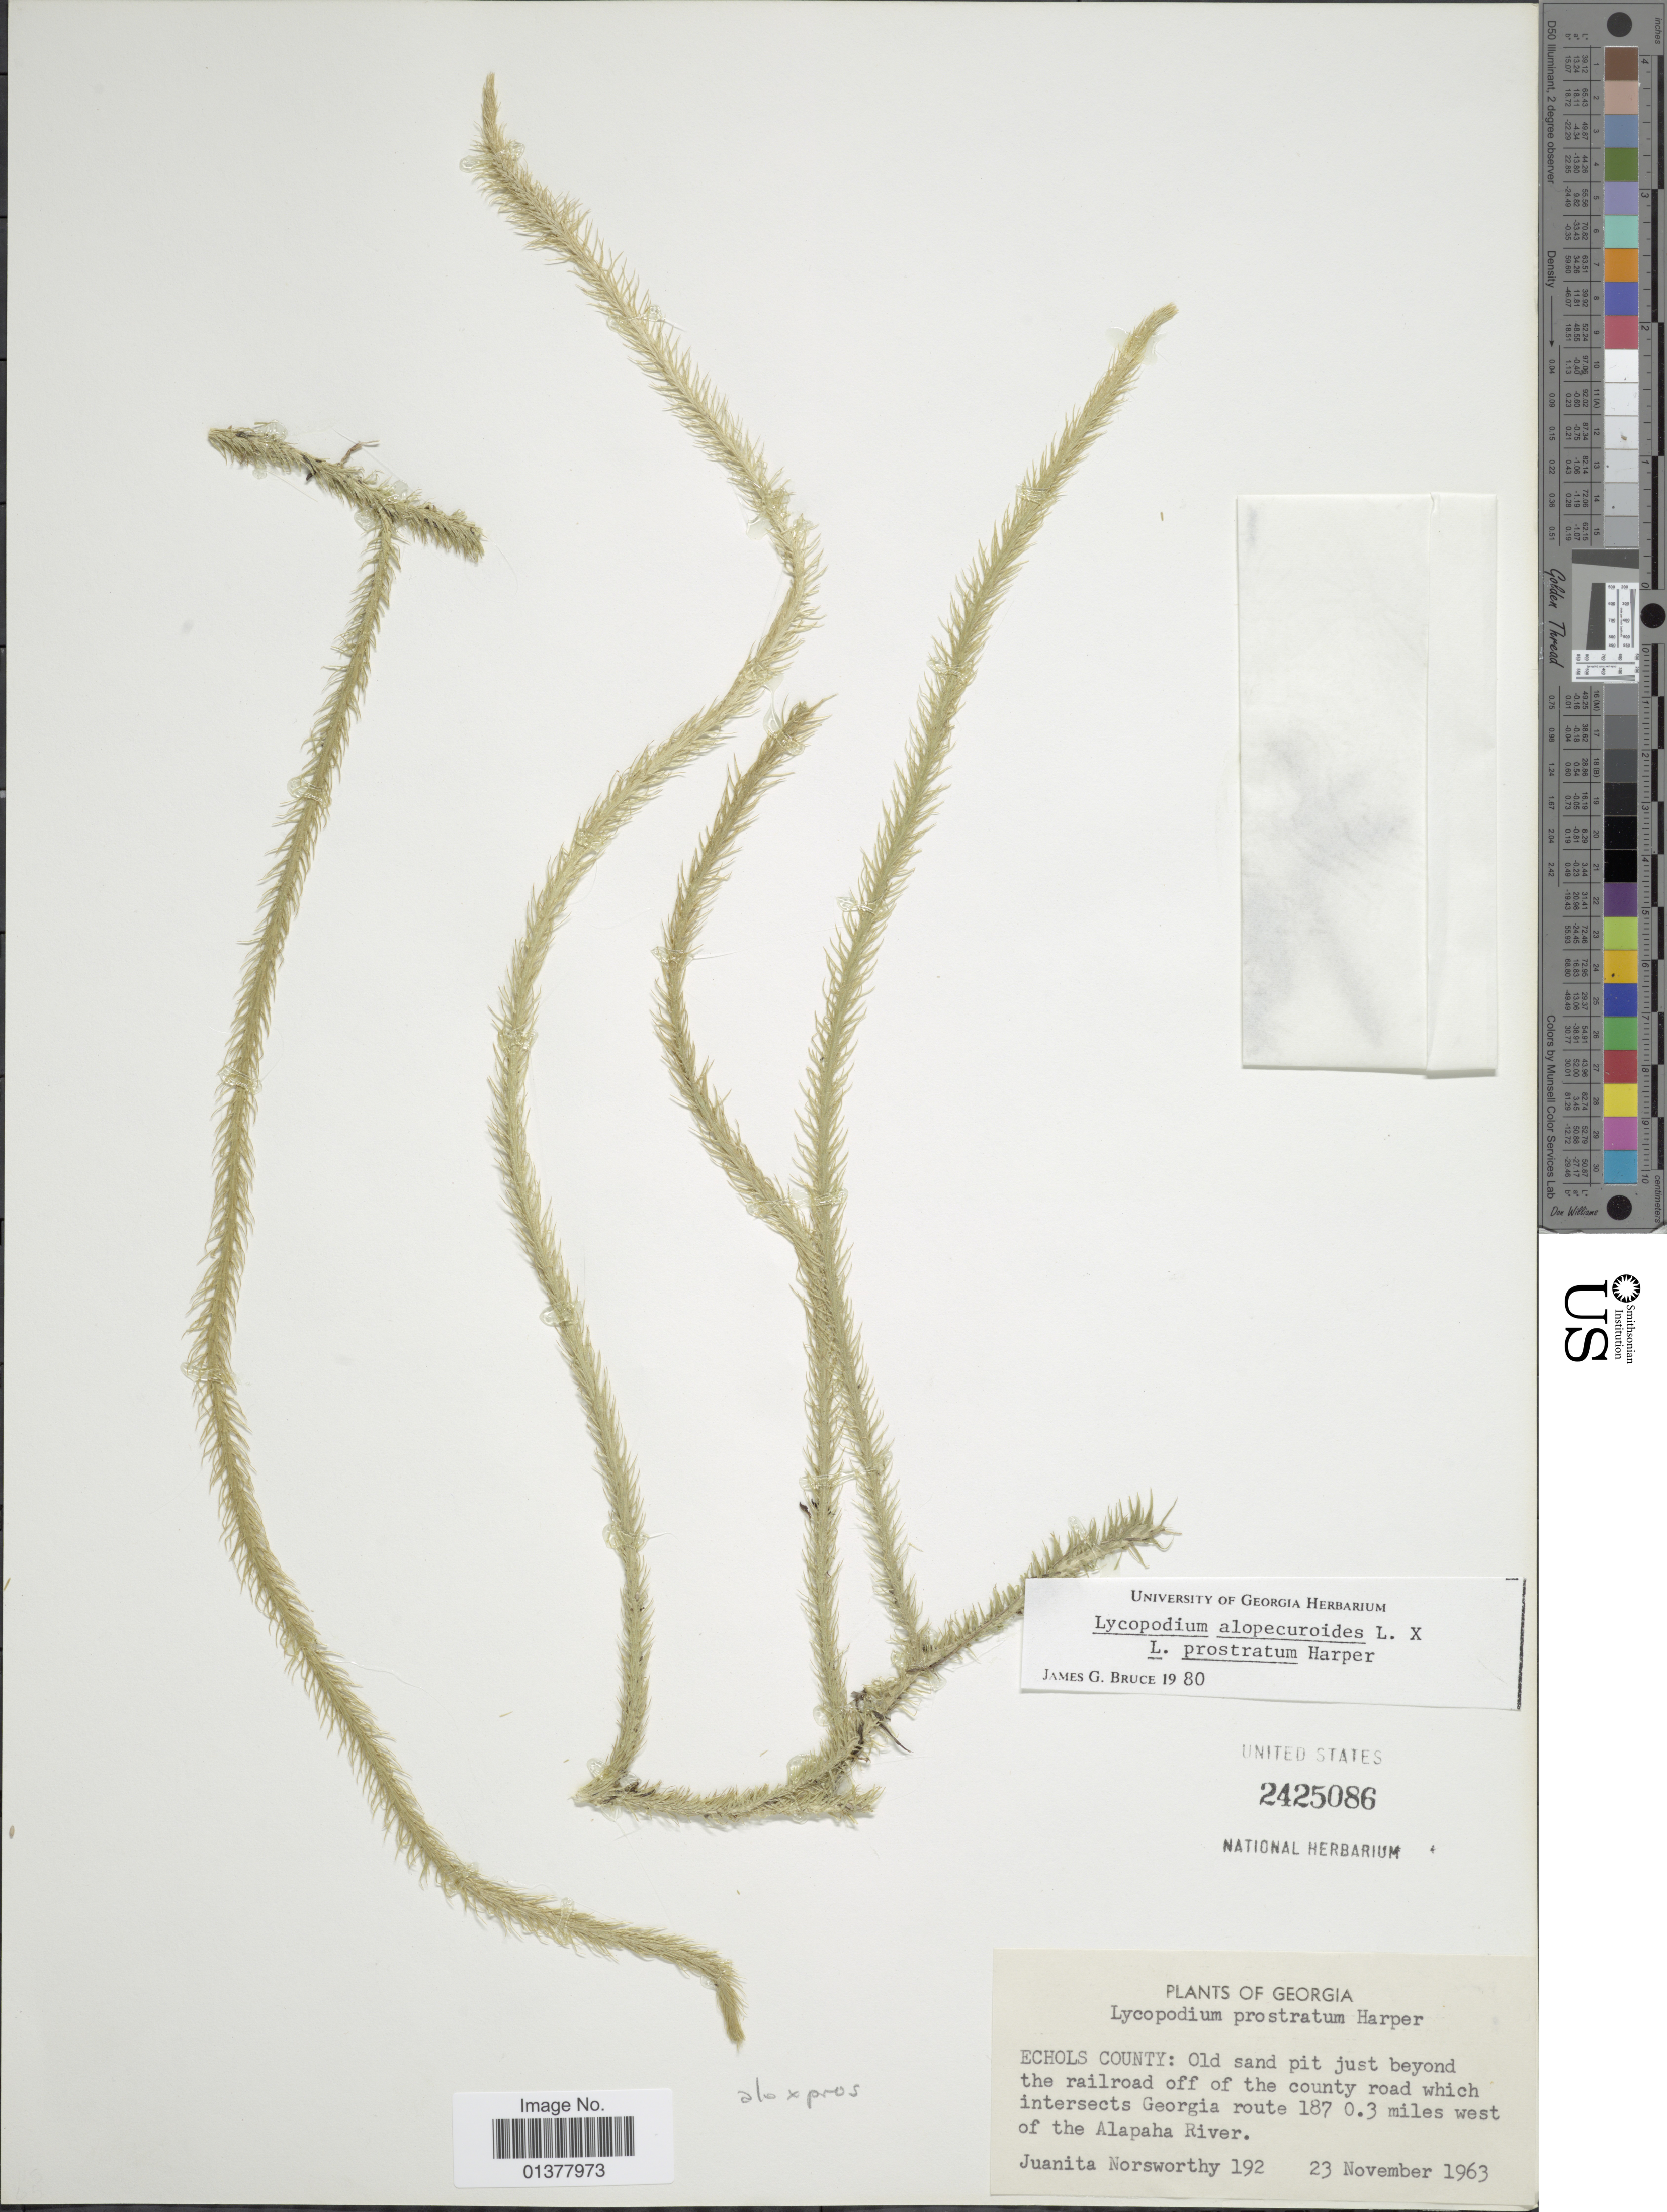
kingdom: Plantae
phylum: Tracheophyta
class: Lycopodiopsida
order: Lycopodiales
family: Lycopodiaceae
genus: Lycopodiella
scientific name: Lycopodiella alopecuroides x L. prostrata (R.M. Harper) Cranfill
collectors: J. Norsworthy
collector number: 192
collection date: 1963-11-23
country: United States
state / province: Georgia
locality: Echols County: Old sand pit just beyond the railroad off the county road wich intersects Georgia route 187 0.9 miles west of the Alapaha River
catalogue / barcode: US 2425086